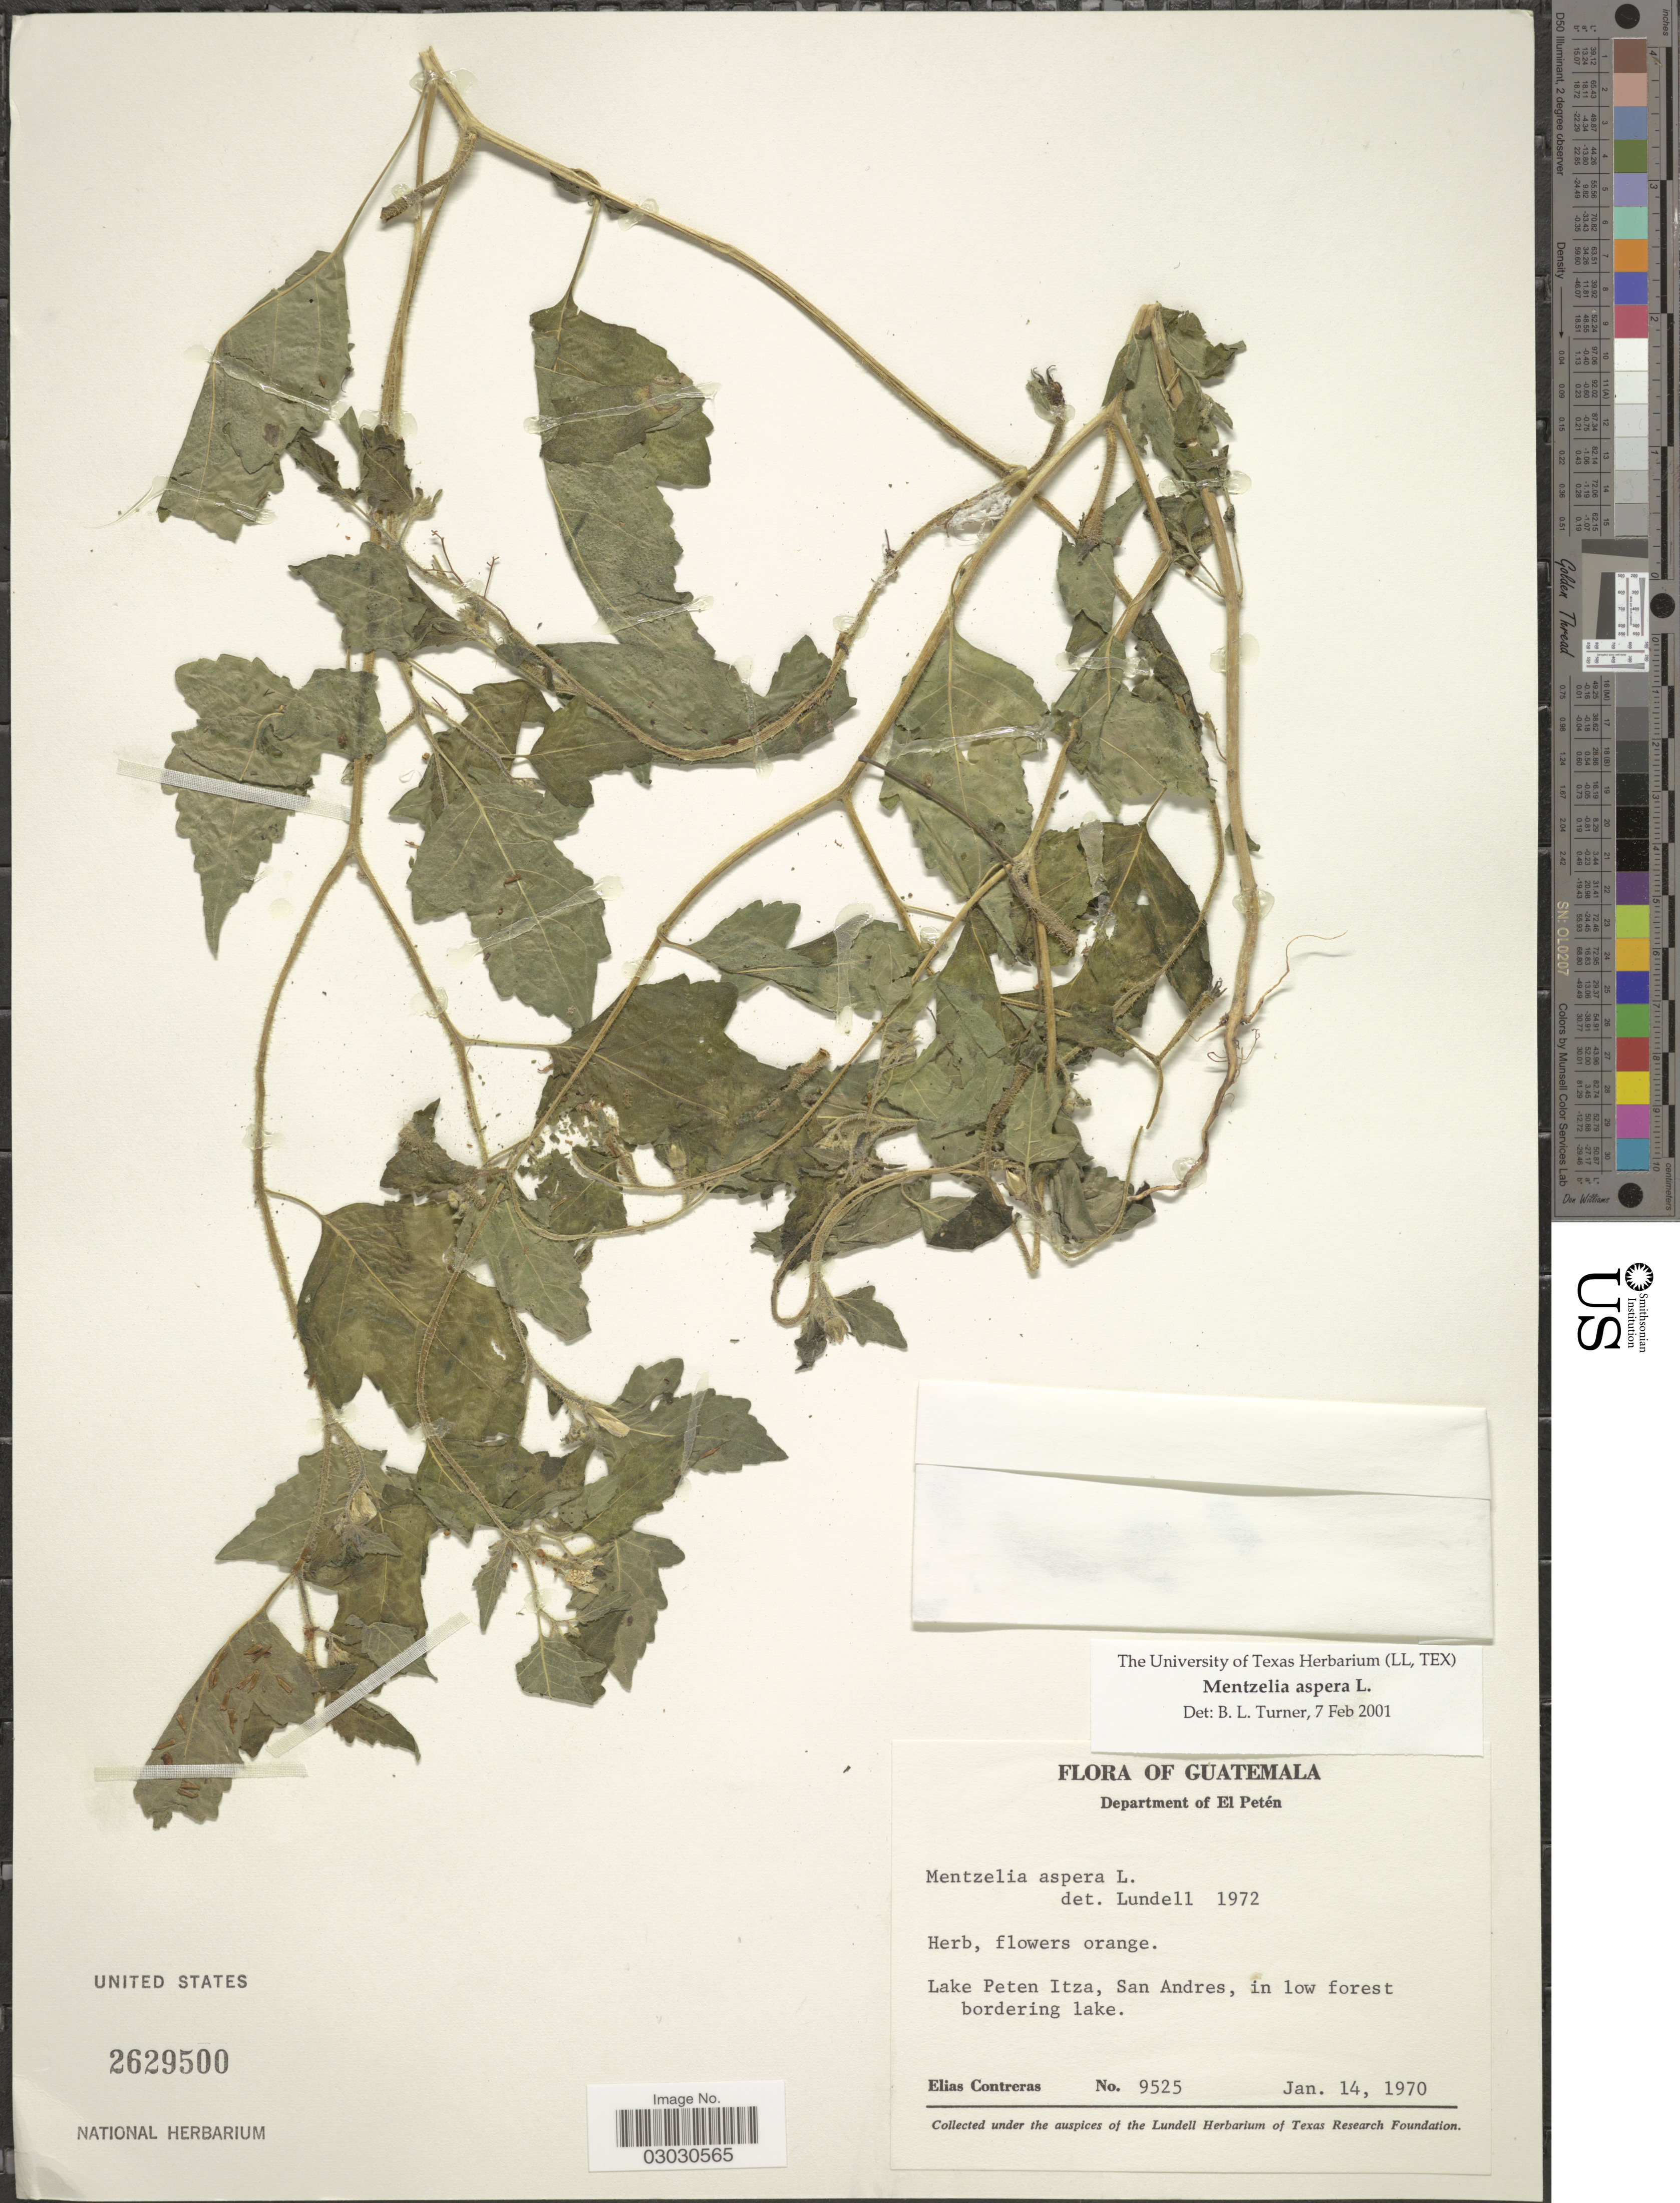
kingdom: Plantae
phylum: Tracheophyta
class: Magnoliopsida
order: Cornales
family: Loasaceae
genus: Mentzelia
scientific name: Mentzelia aspera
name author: L.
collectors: E. Contreras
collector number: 9525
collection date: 1970-01-14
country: Guatemala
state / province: El Petén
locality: Department of El Petén. Lake Peten Itza, San Andres, in low forest bordering lake.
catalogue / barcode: US 2629500